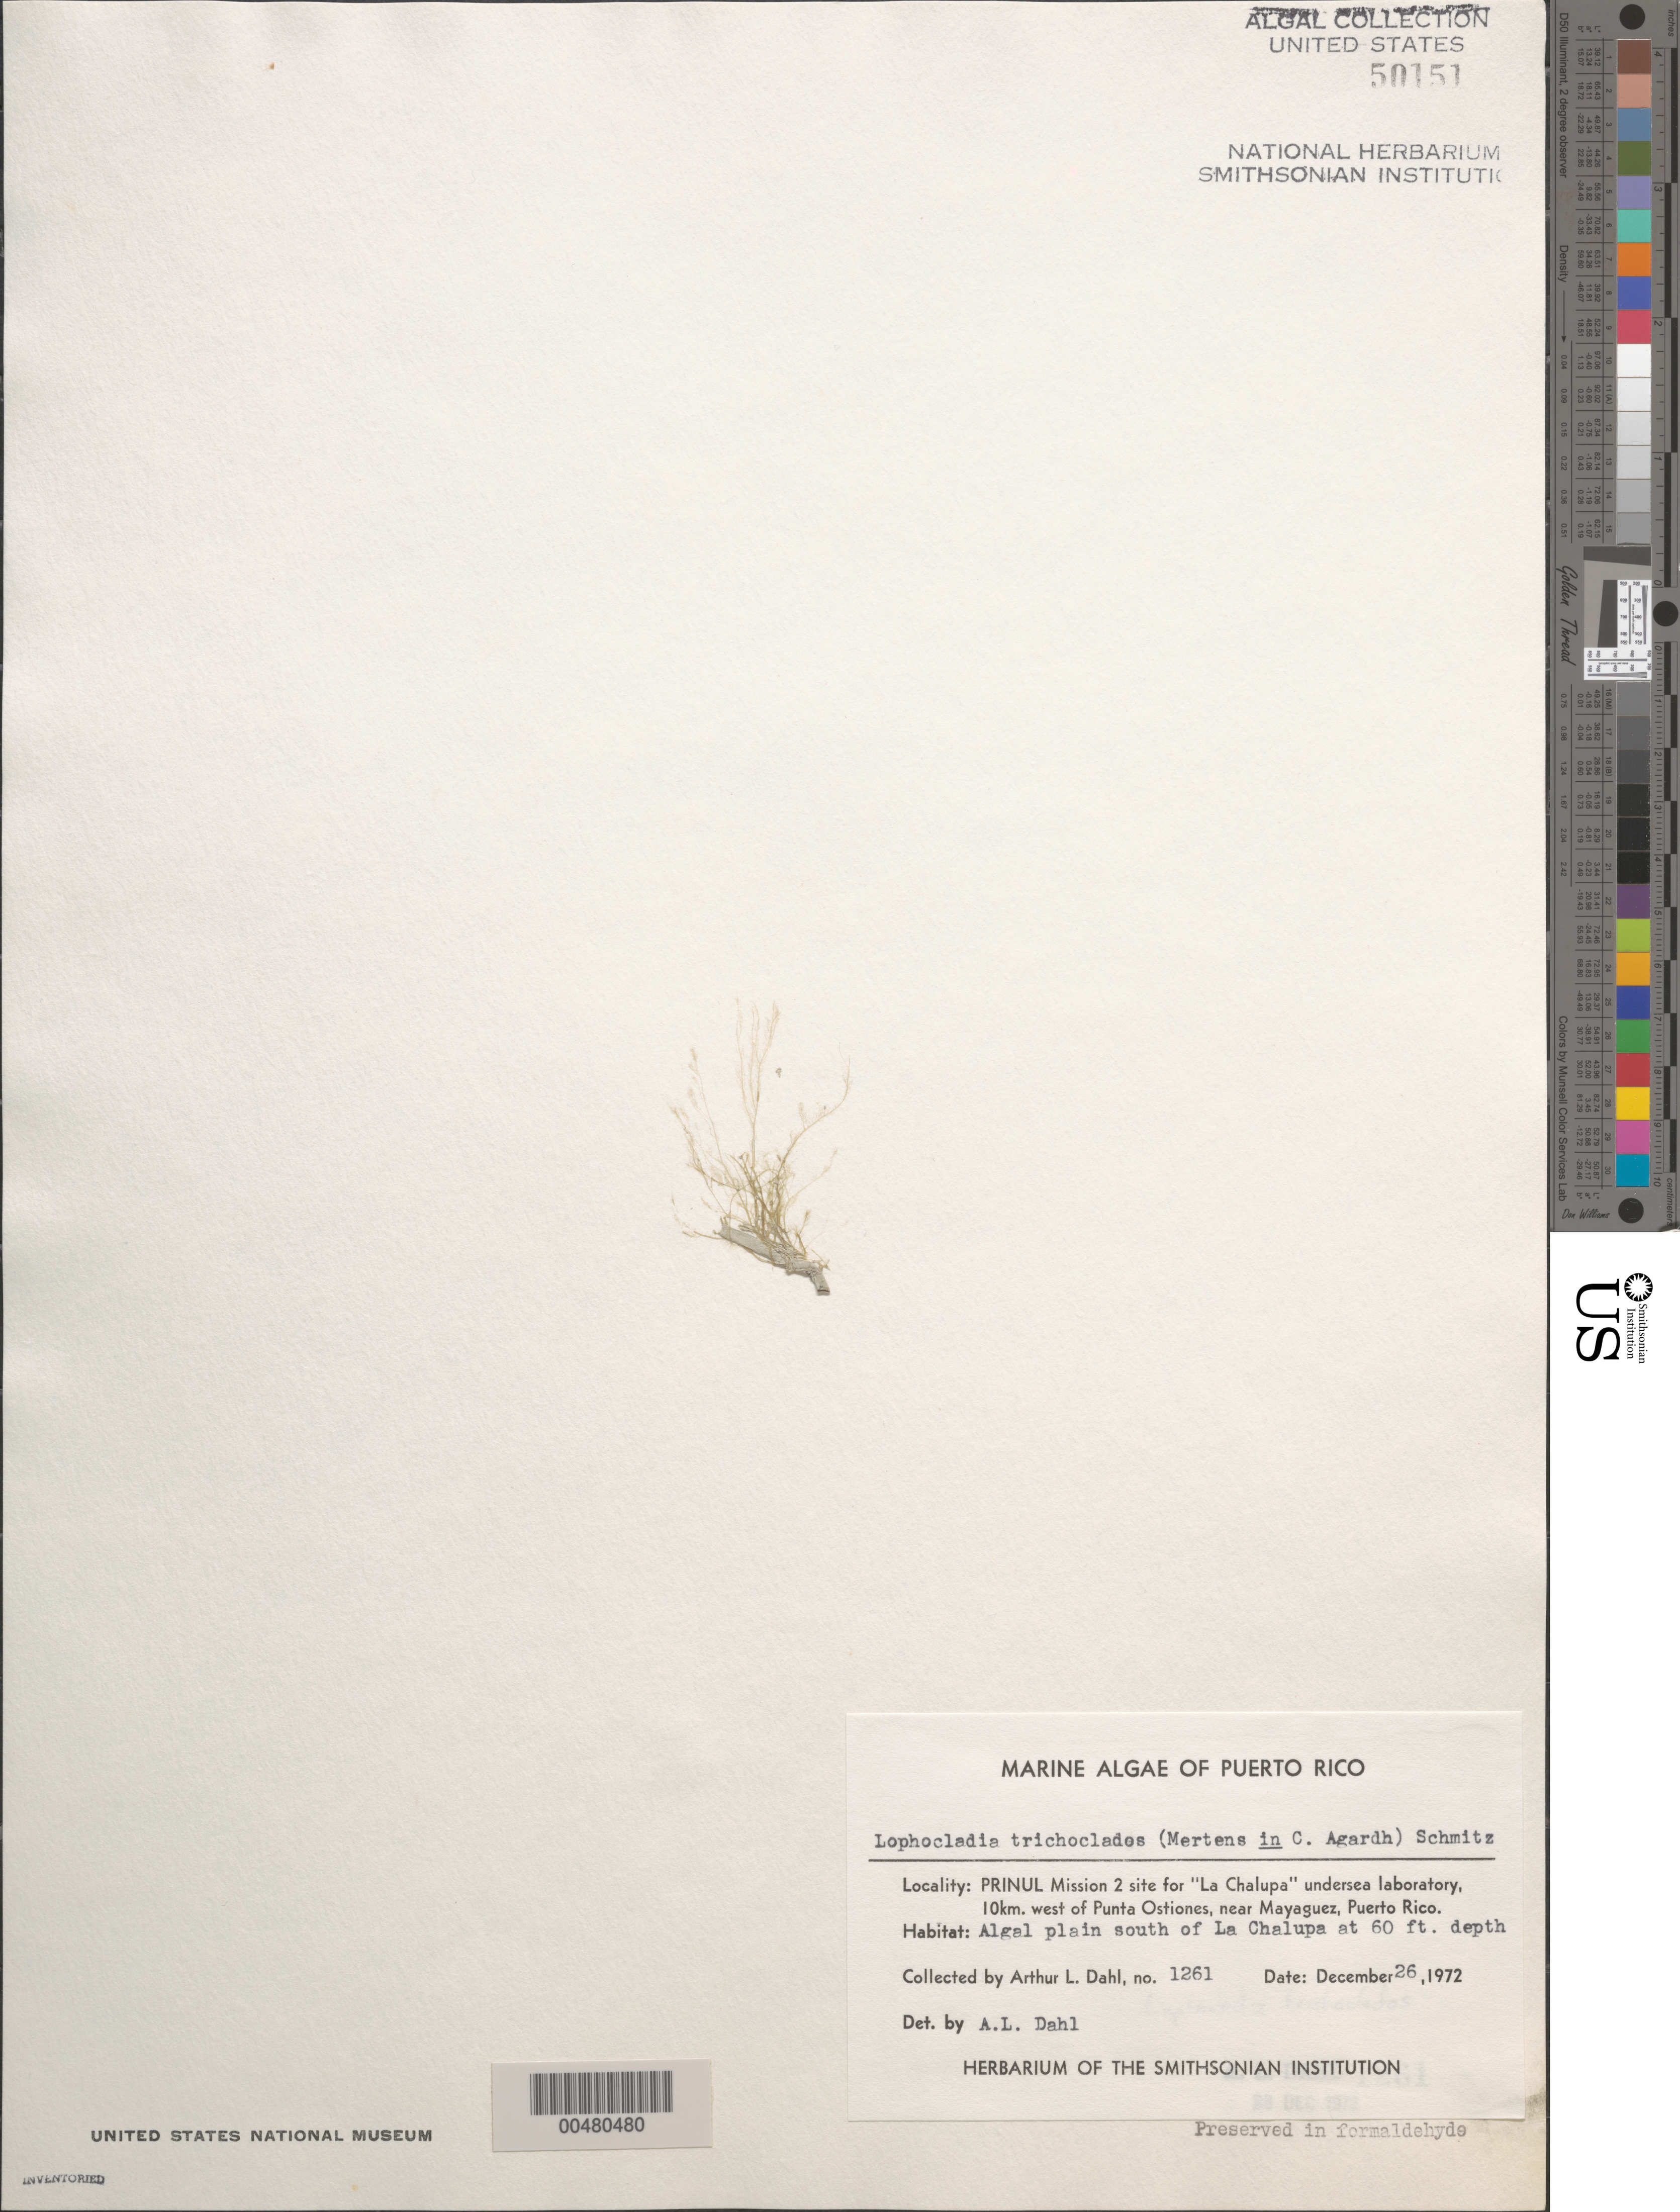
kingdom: Plantae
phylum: Rhodophyta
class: Florideophyceae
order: Ceramiales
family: Rhodomelaceae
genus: Lophocladia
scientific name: Lophocladia trichoclados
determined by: Dahl, A. E.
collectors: A. Dahl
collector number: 1261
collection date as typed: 26 Dec 1972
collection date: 1972-12-26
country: Puerto Rico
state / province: Mayaguez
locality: La chalupa undersea laboratory, 10 km west of punta ostiones, near mayaguez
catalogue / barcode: US 50151